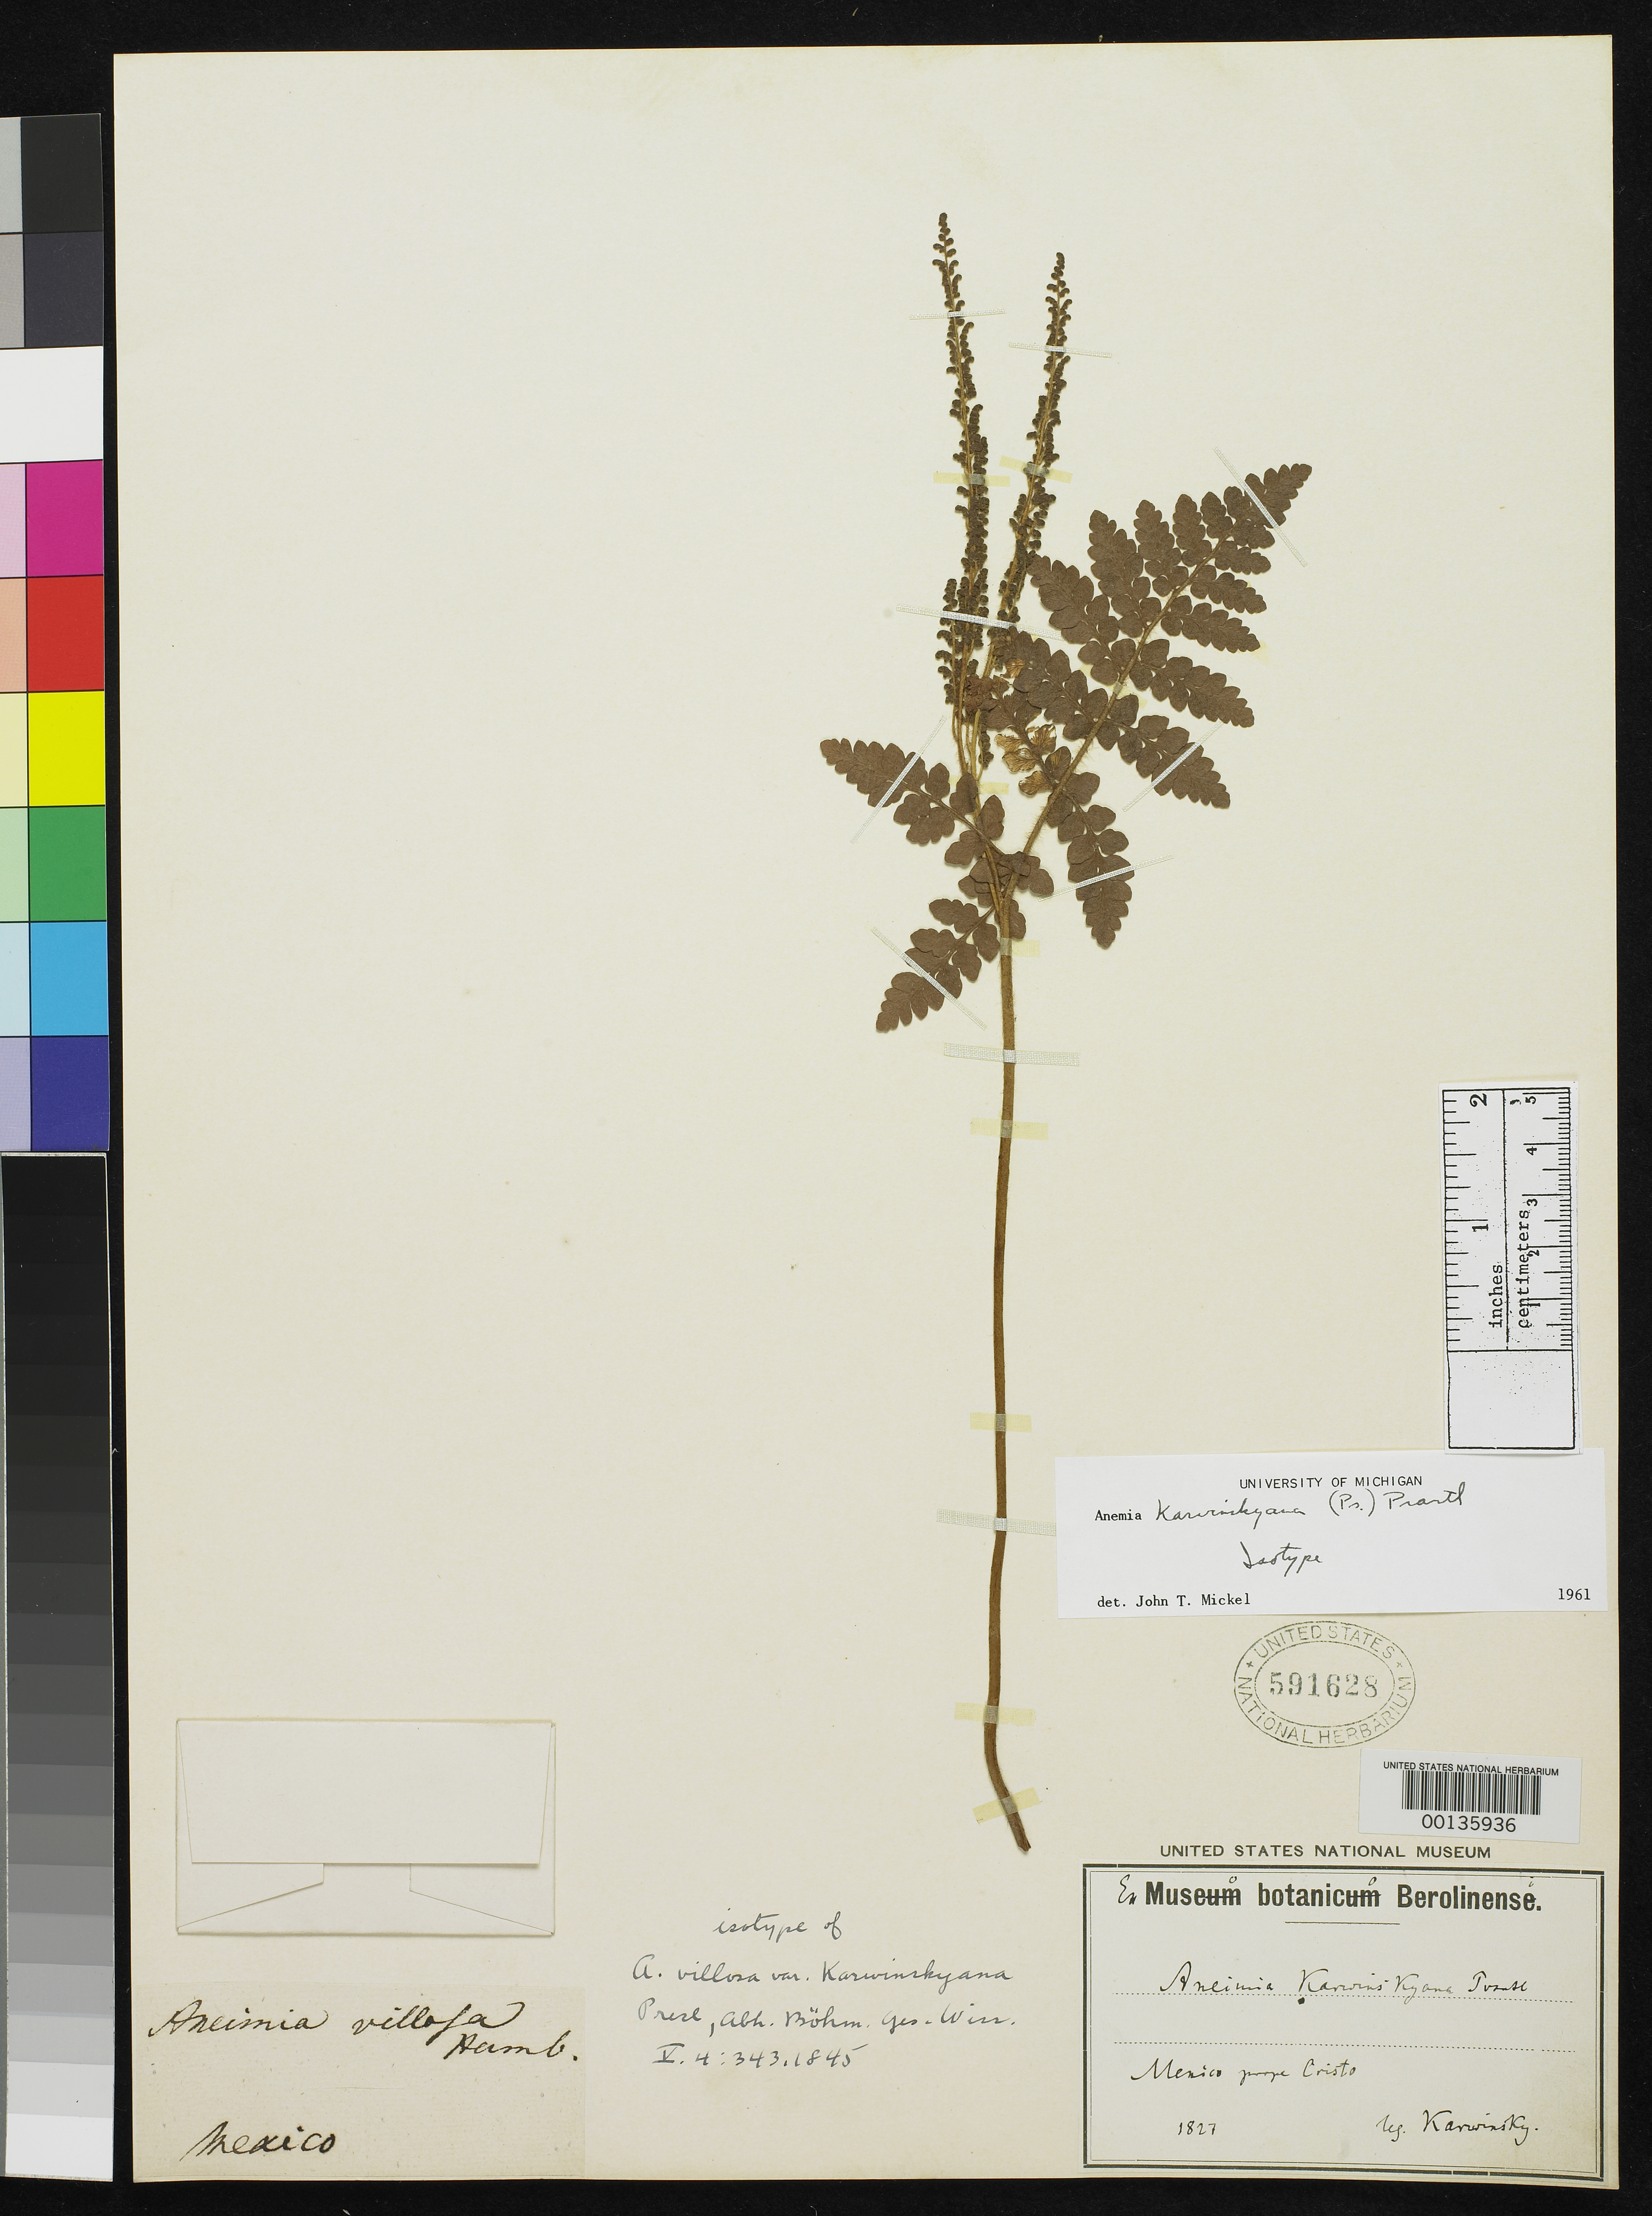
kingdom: Plantae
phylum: Tracheophyta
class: Polypodiopsida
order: Schizaeales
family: Anemiaceae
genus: Anemia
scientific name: Anemia villosa var. karwinskyana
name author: C. Presl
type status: Type Collection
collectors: W. F. Karwinski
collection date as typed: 1827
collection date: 1827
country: Mexico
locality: E of Monserrat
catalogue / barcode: US 591628